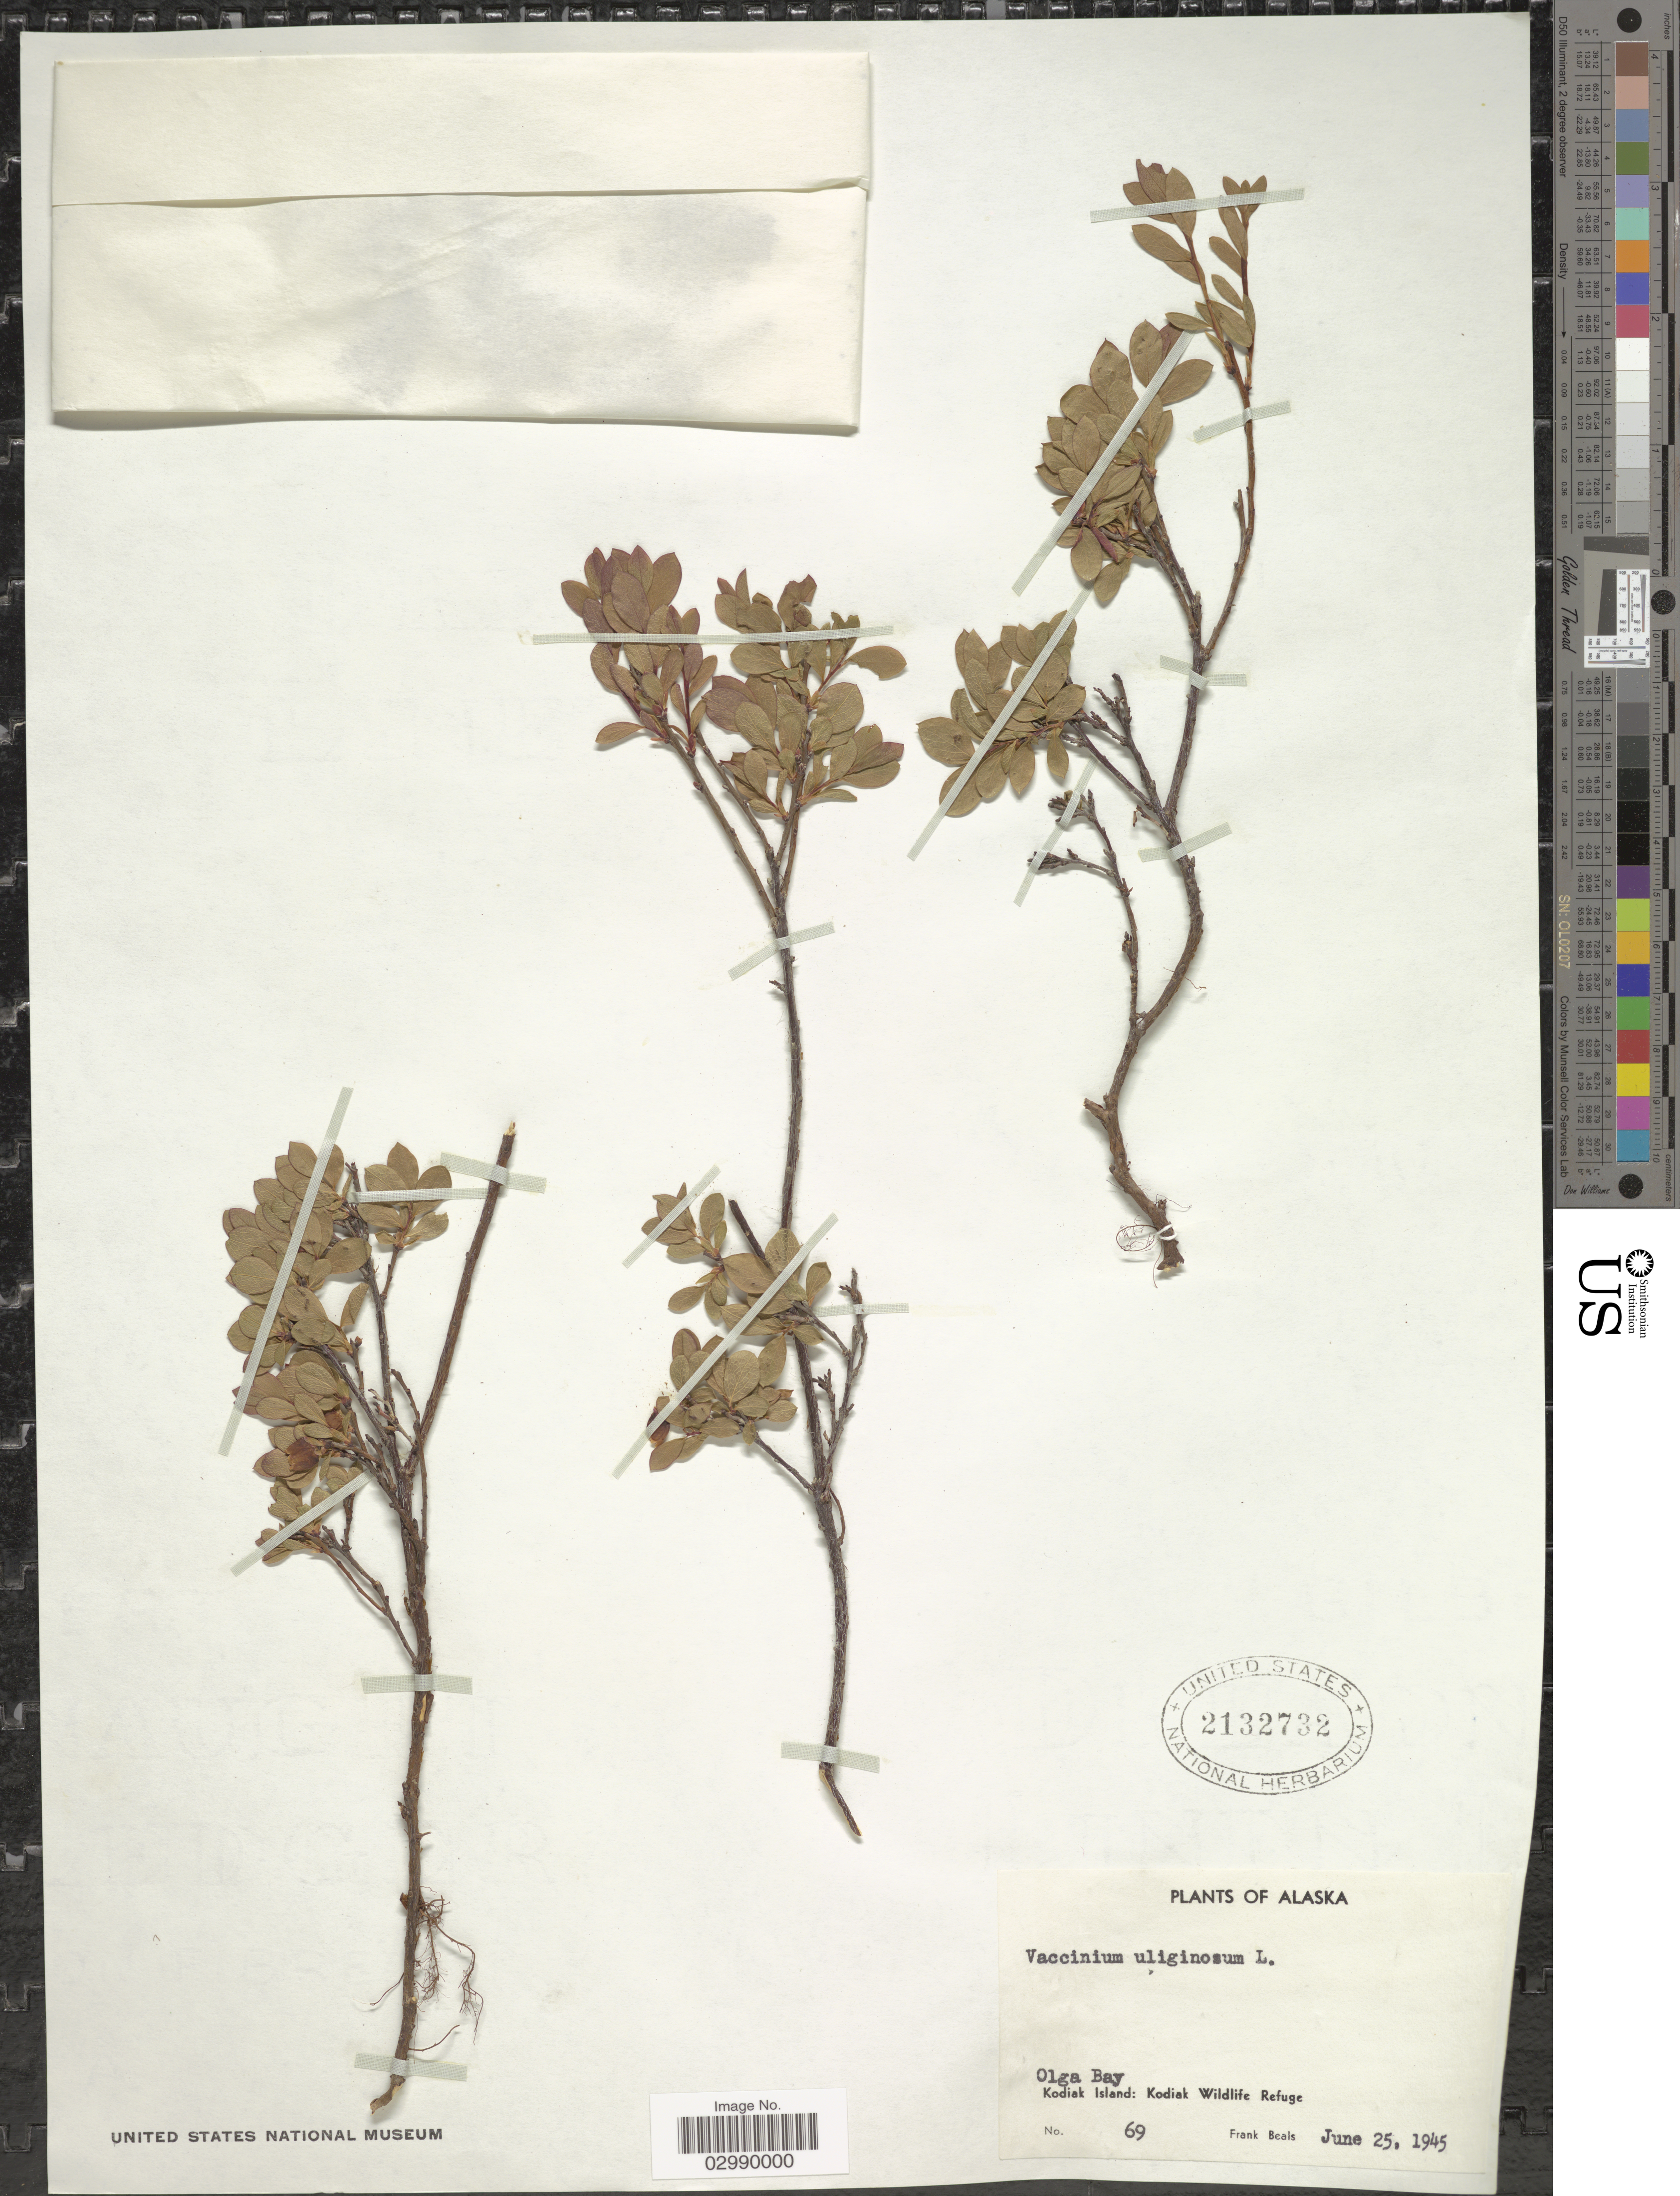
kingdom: Plantae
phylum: Tracheophyta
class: Magnoliopsida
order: Ericales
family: Ericaceae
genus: Vaccinium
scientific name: Vaccinium uliginosum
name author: L.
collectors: F. Beals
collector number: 69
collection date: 1945-06-25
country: United States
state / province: Alaska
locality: Olga Bay, Kodiak Island: Kodiak Wildlife Refuge.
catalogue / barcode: US 2132732